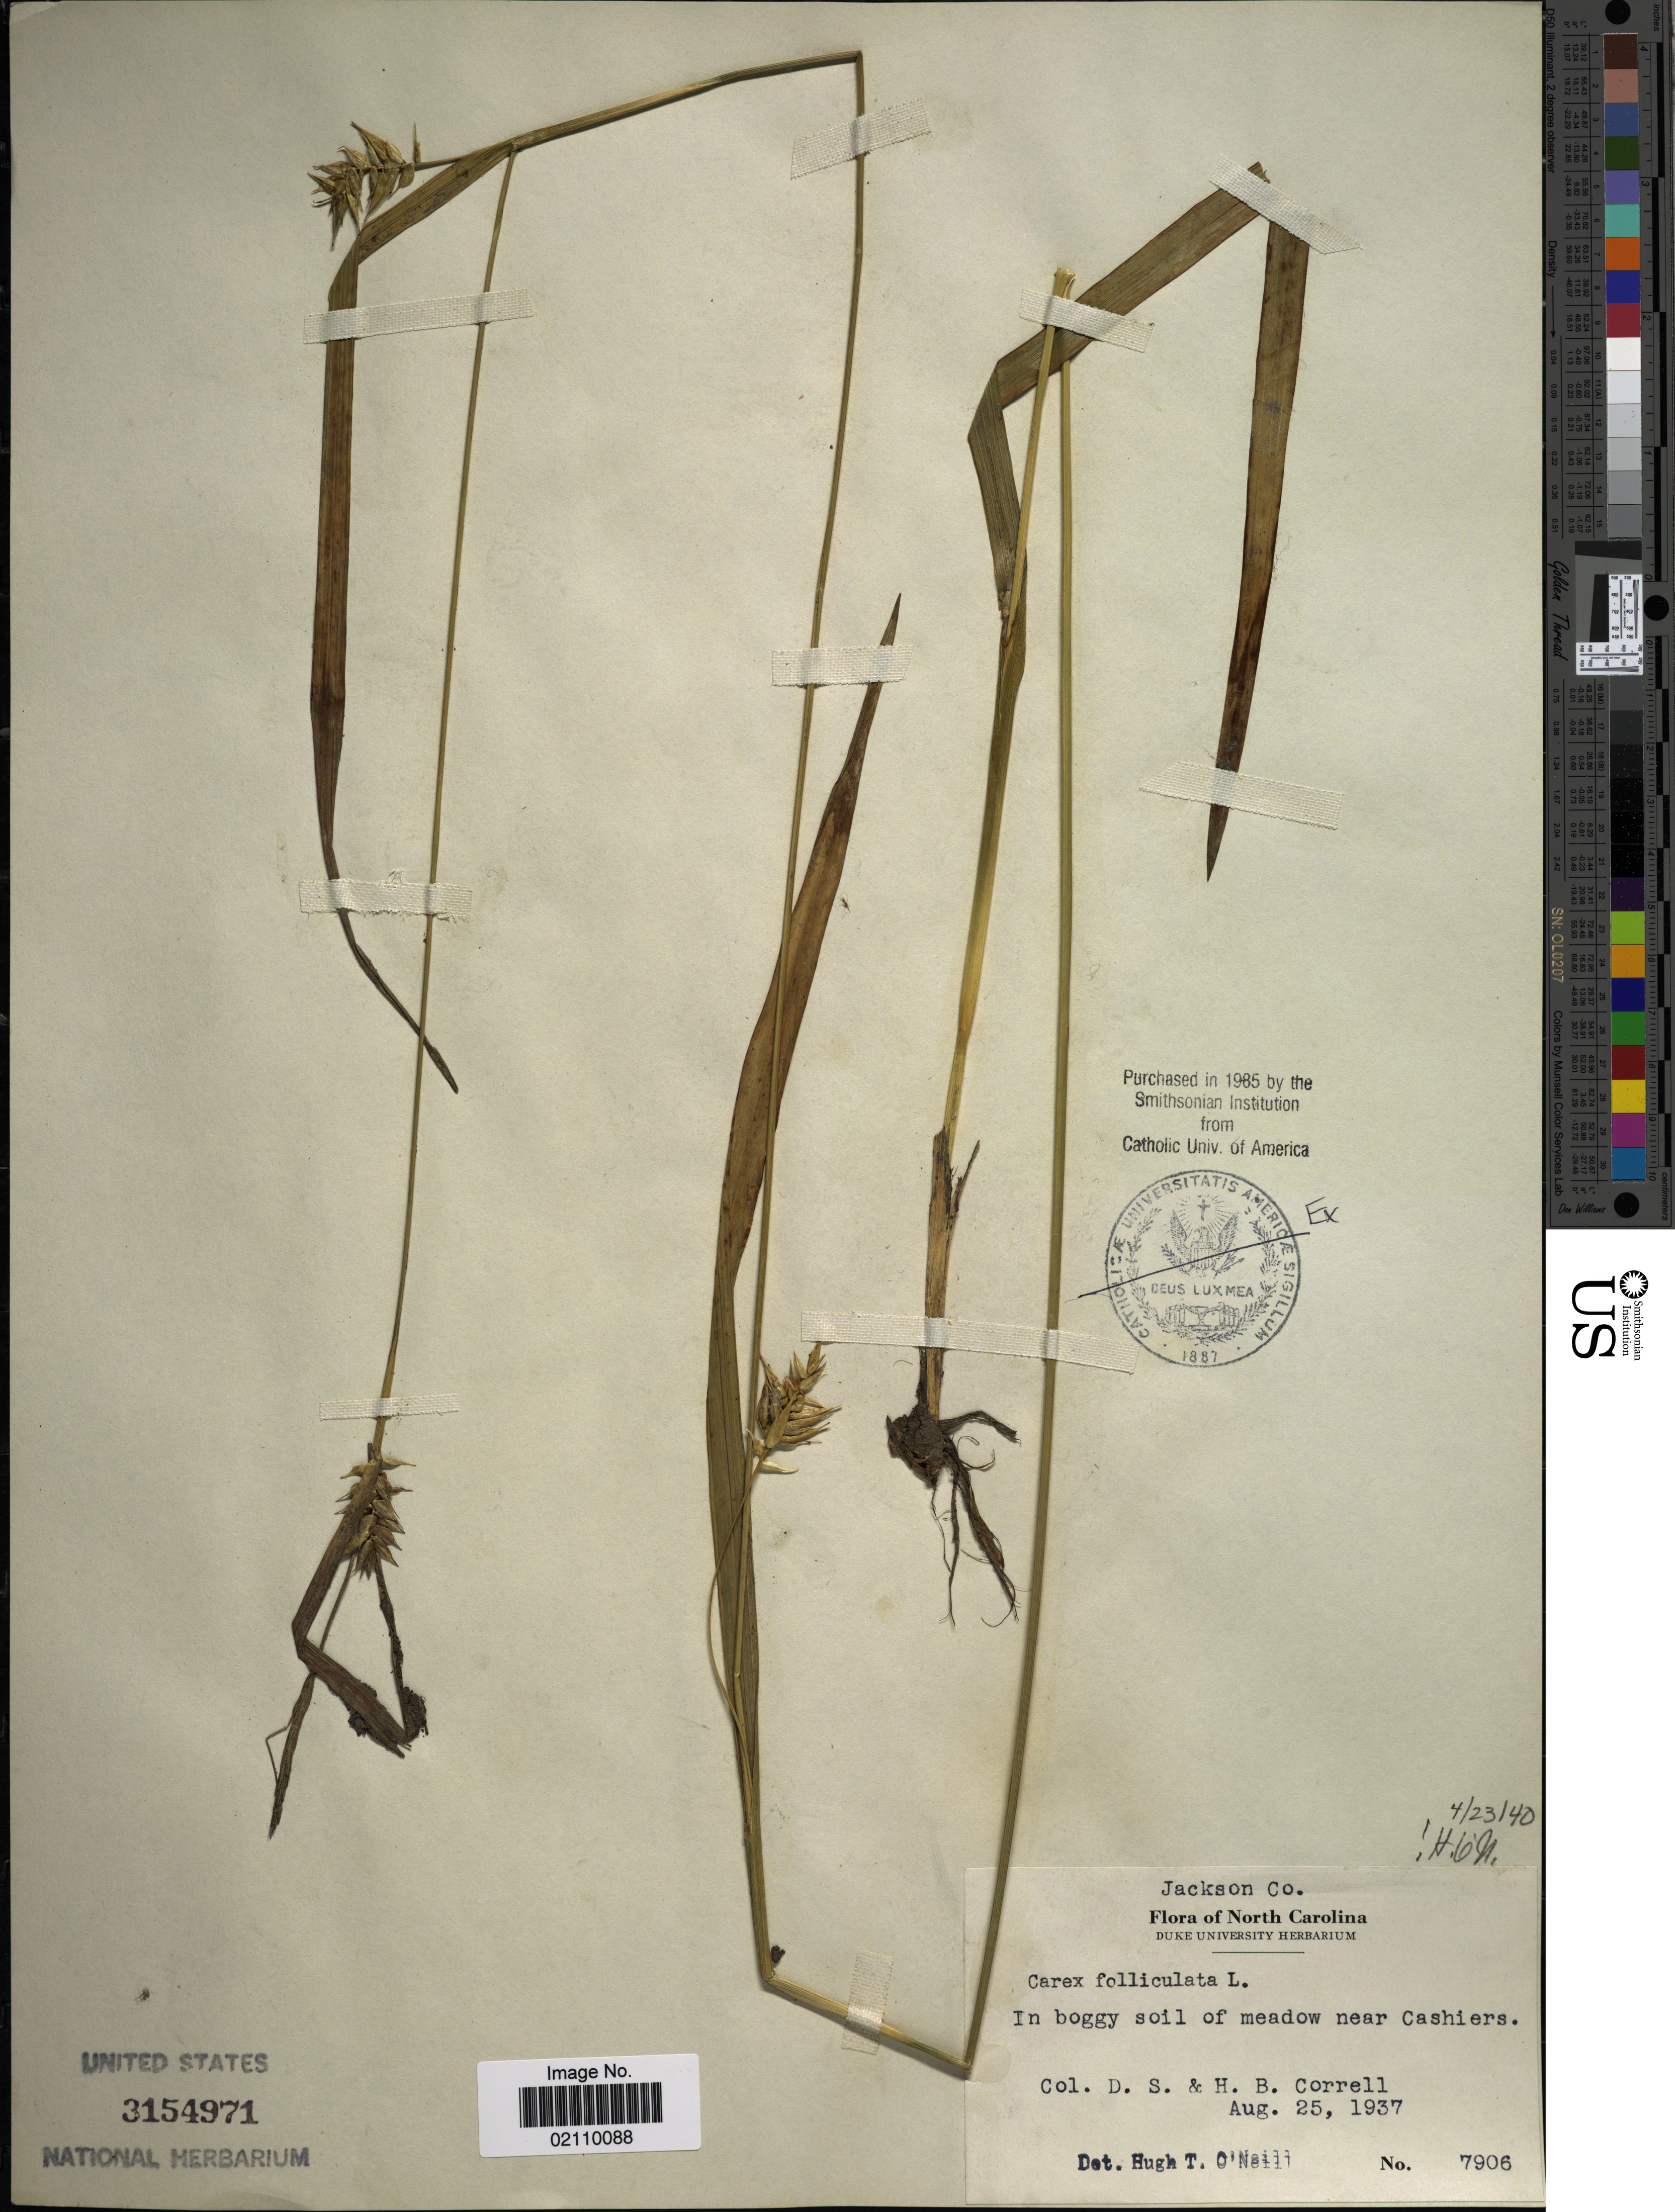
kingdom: Plantae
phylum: Tracheophyta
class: Liliopsida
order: Poales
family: Cyperaceae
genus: Carex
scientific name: Carex folliculata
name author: L.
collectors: D. S. Correll & H. Correll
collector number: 7906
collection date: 1937-08-25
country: United States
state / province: North Carolina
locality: Jackson Co., in boggy soil of meadow near Cashiers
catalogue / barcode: US 3154971